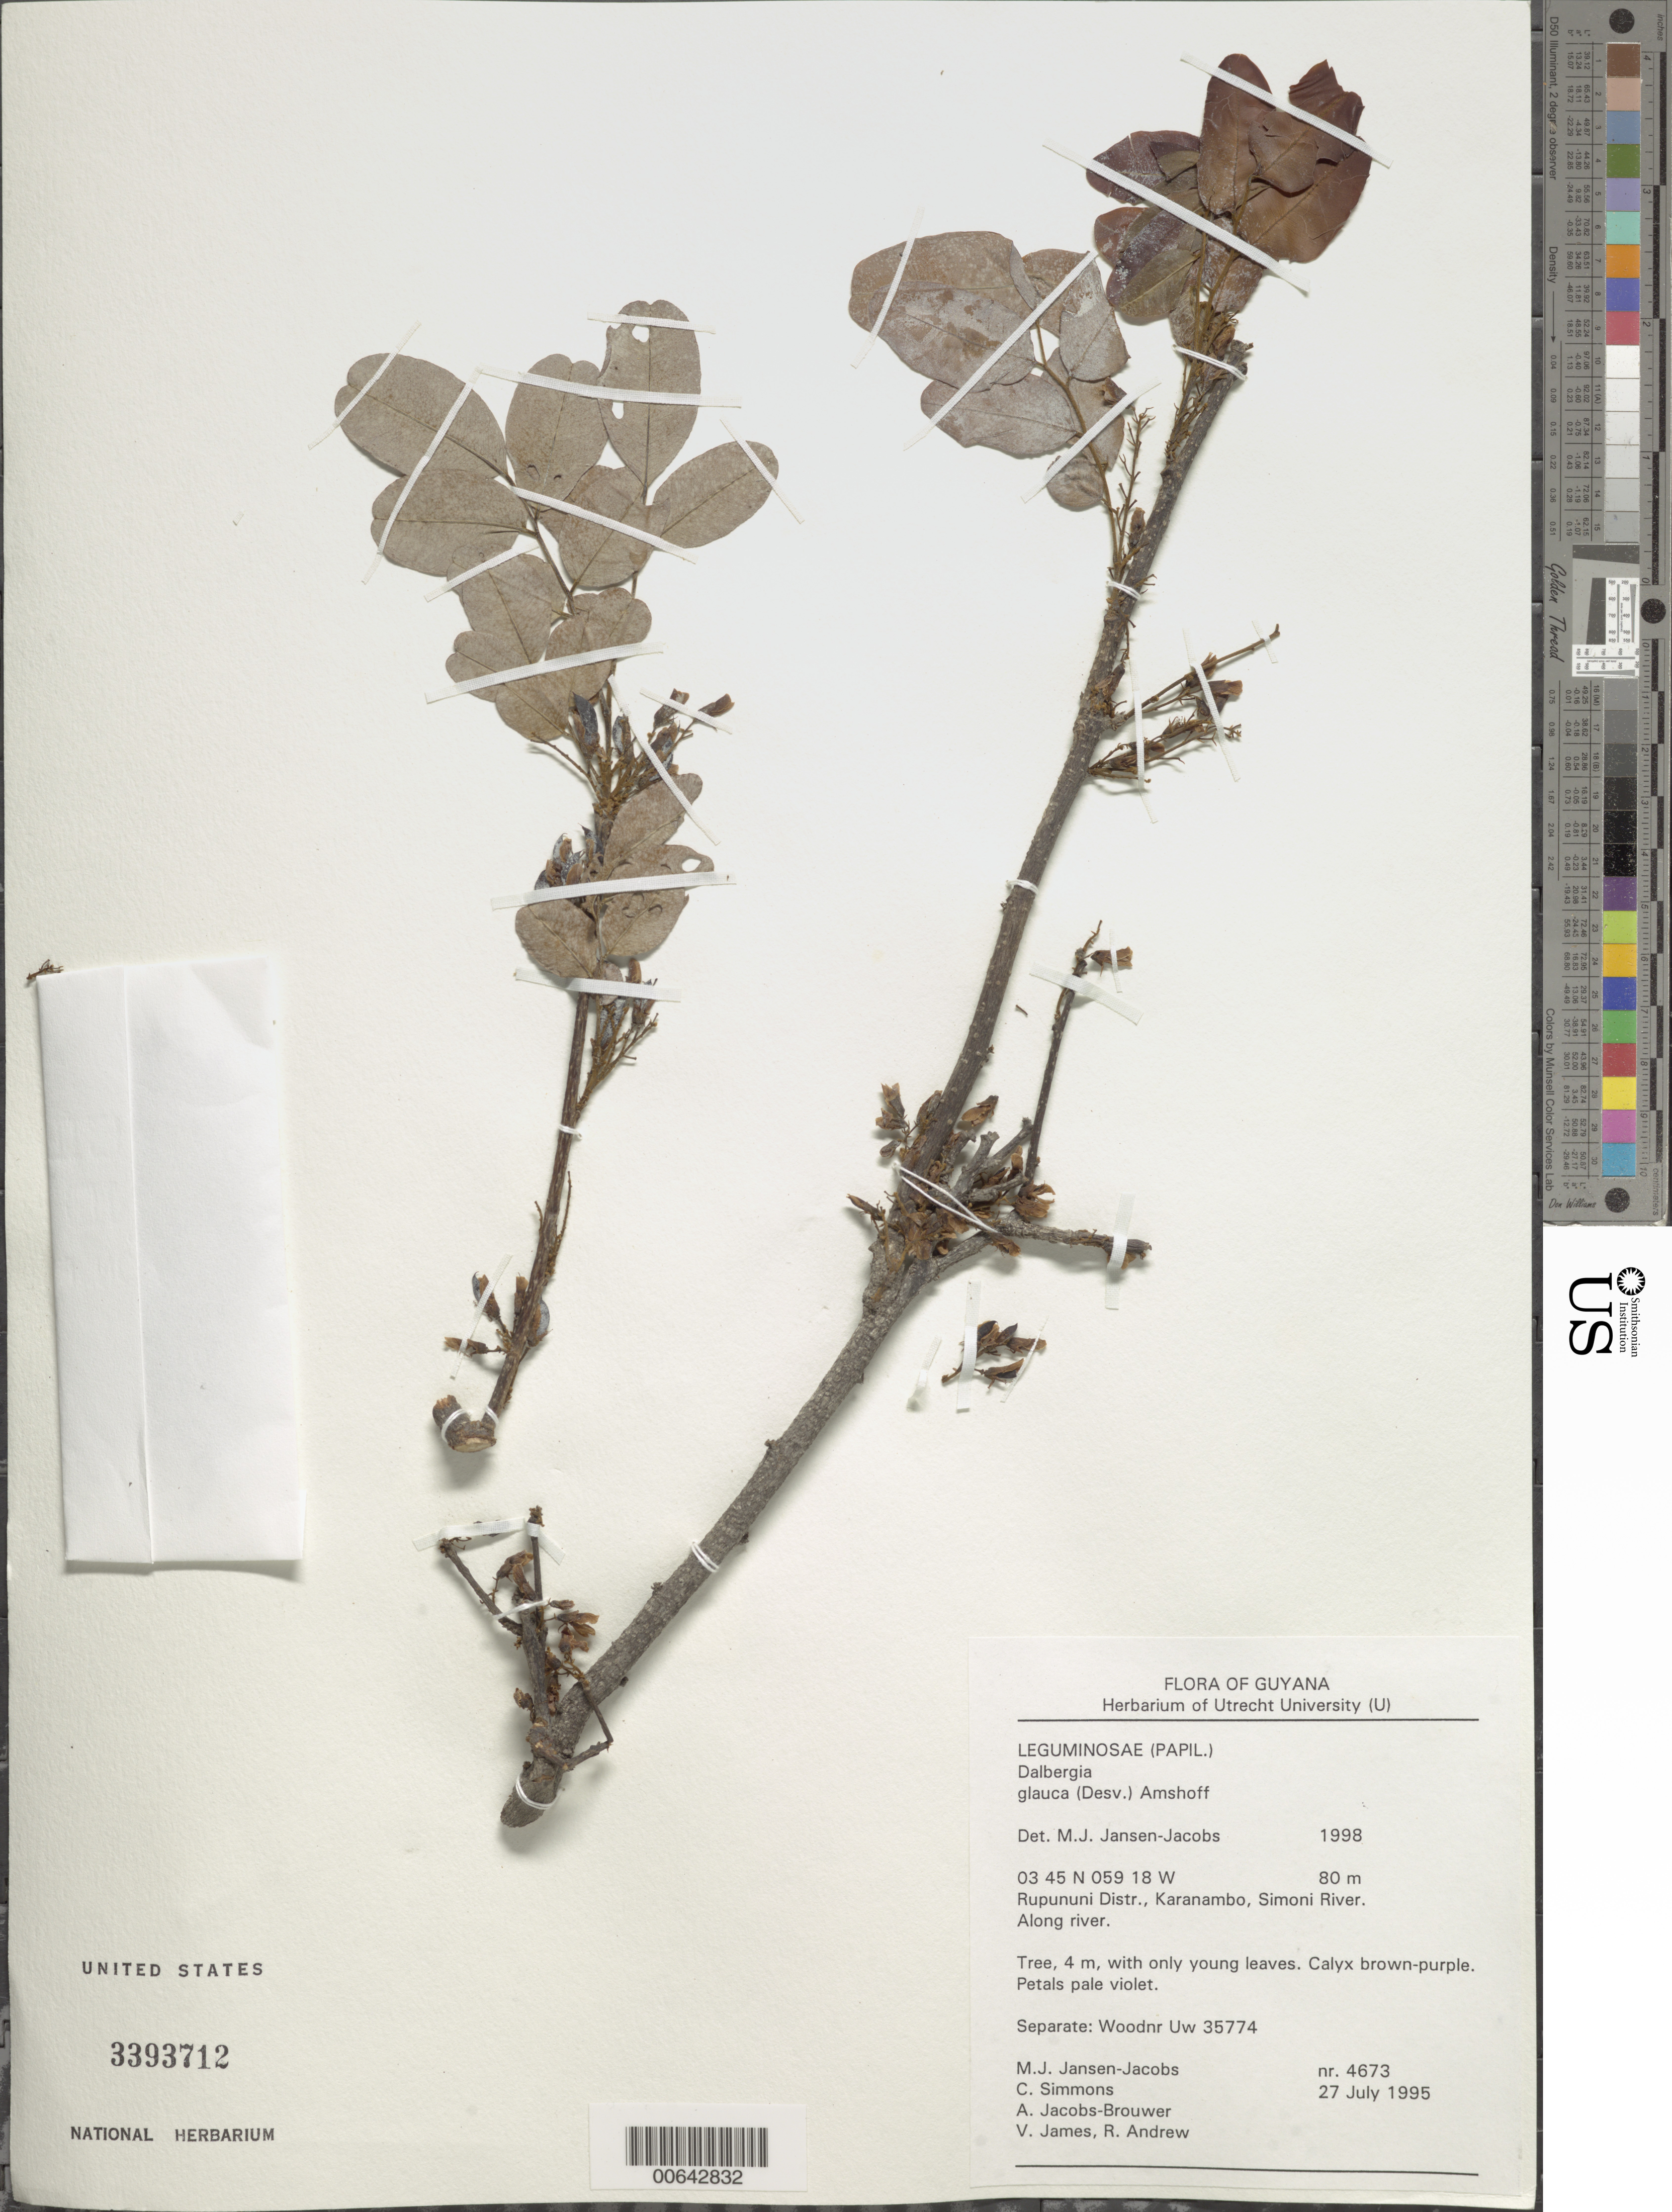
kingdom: Plantae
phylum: Tracheophyta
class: Magnoliopsida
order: Fabales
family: Fabaceae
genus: Dalbergia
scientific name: Dalbergia glauca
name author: (Desv.) Amshoff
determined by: Jansen-Jacobs, M. J., (U), Nationaal Herbarium Nederland, Utrecht University branch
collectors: M. J. Jansen-Jacobs, C. Simons, A. Jacobs-Brouwer, V. James & R. Andrew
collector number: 4673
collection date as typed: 27-Jul-85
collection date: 1985-07-27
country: Guyana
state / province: U. Takutu-U. Essequibo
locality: Karanambo, Rupununi River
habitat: Along river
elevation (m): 80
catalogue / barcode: US 3393712